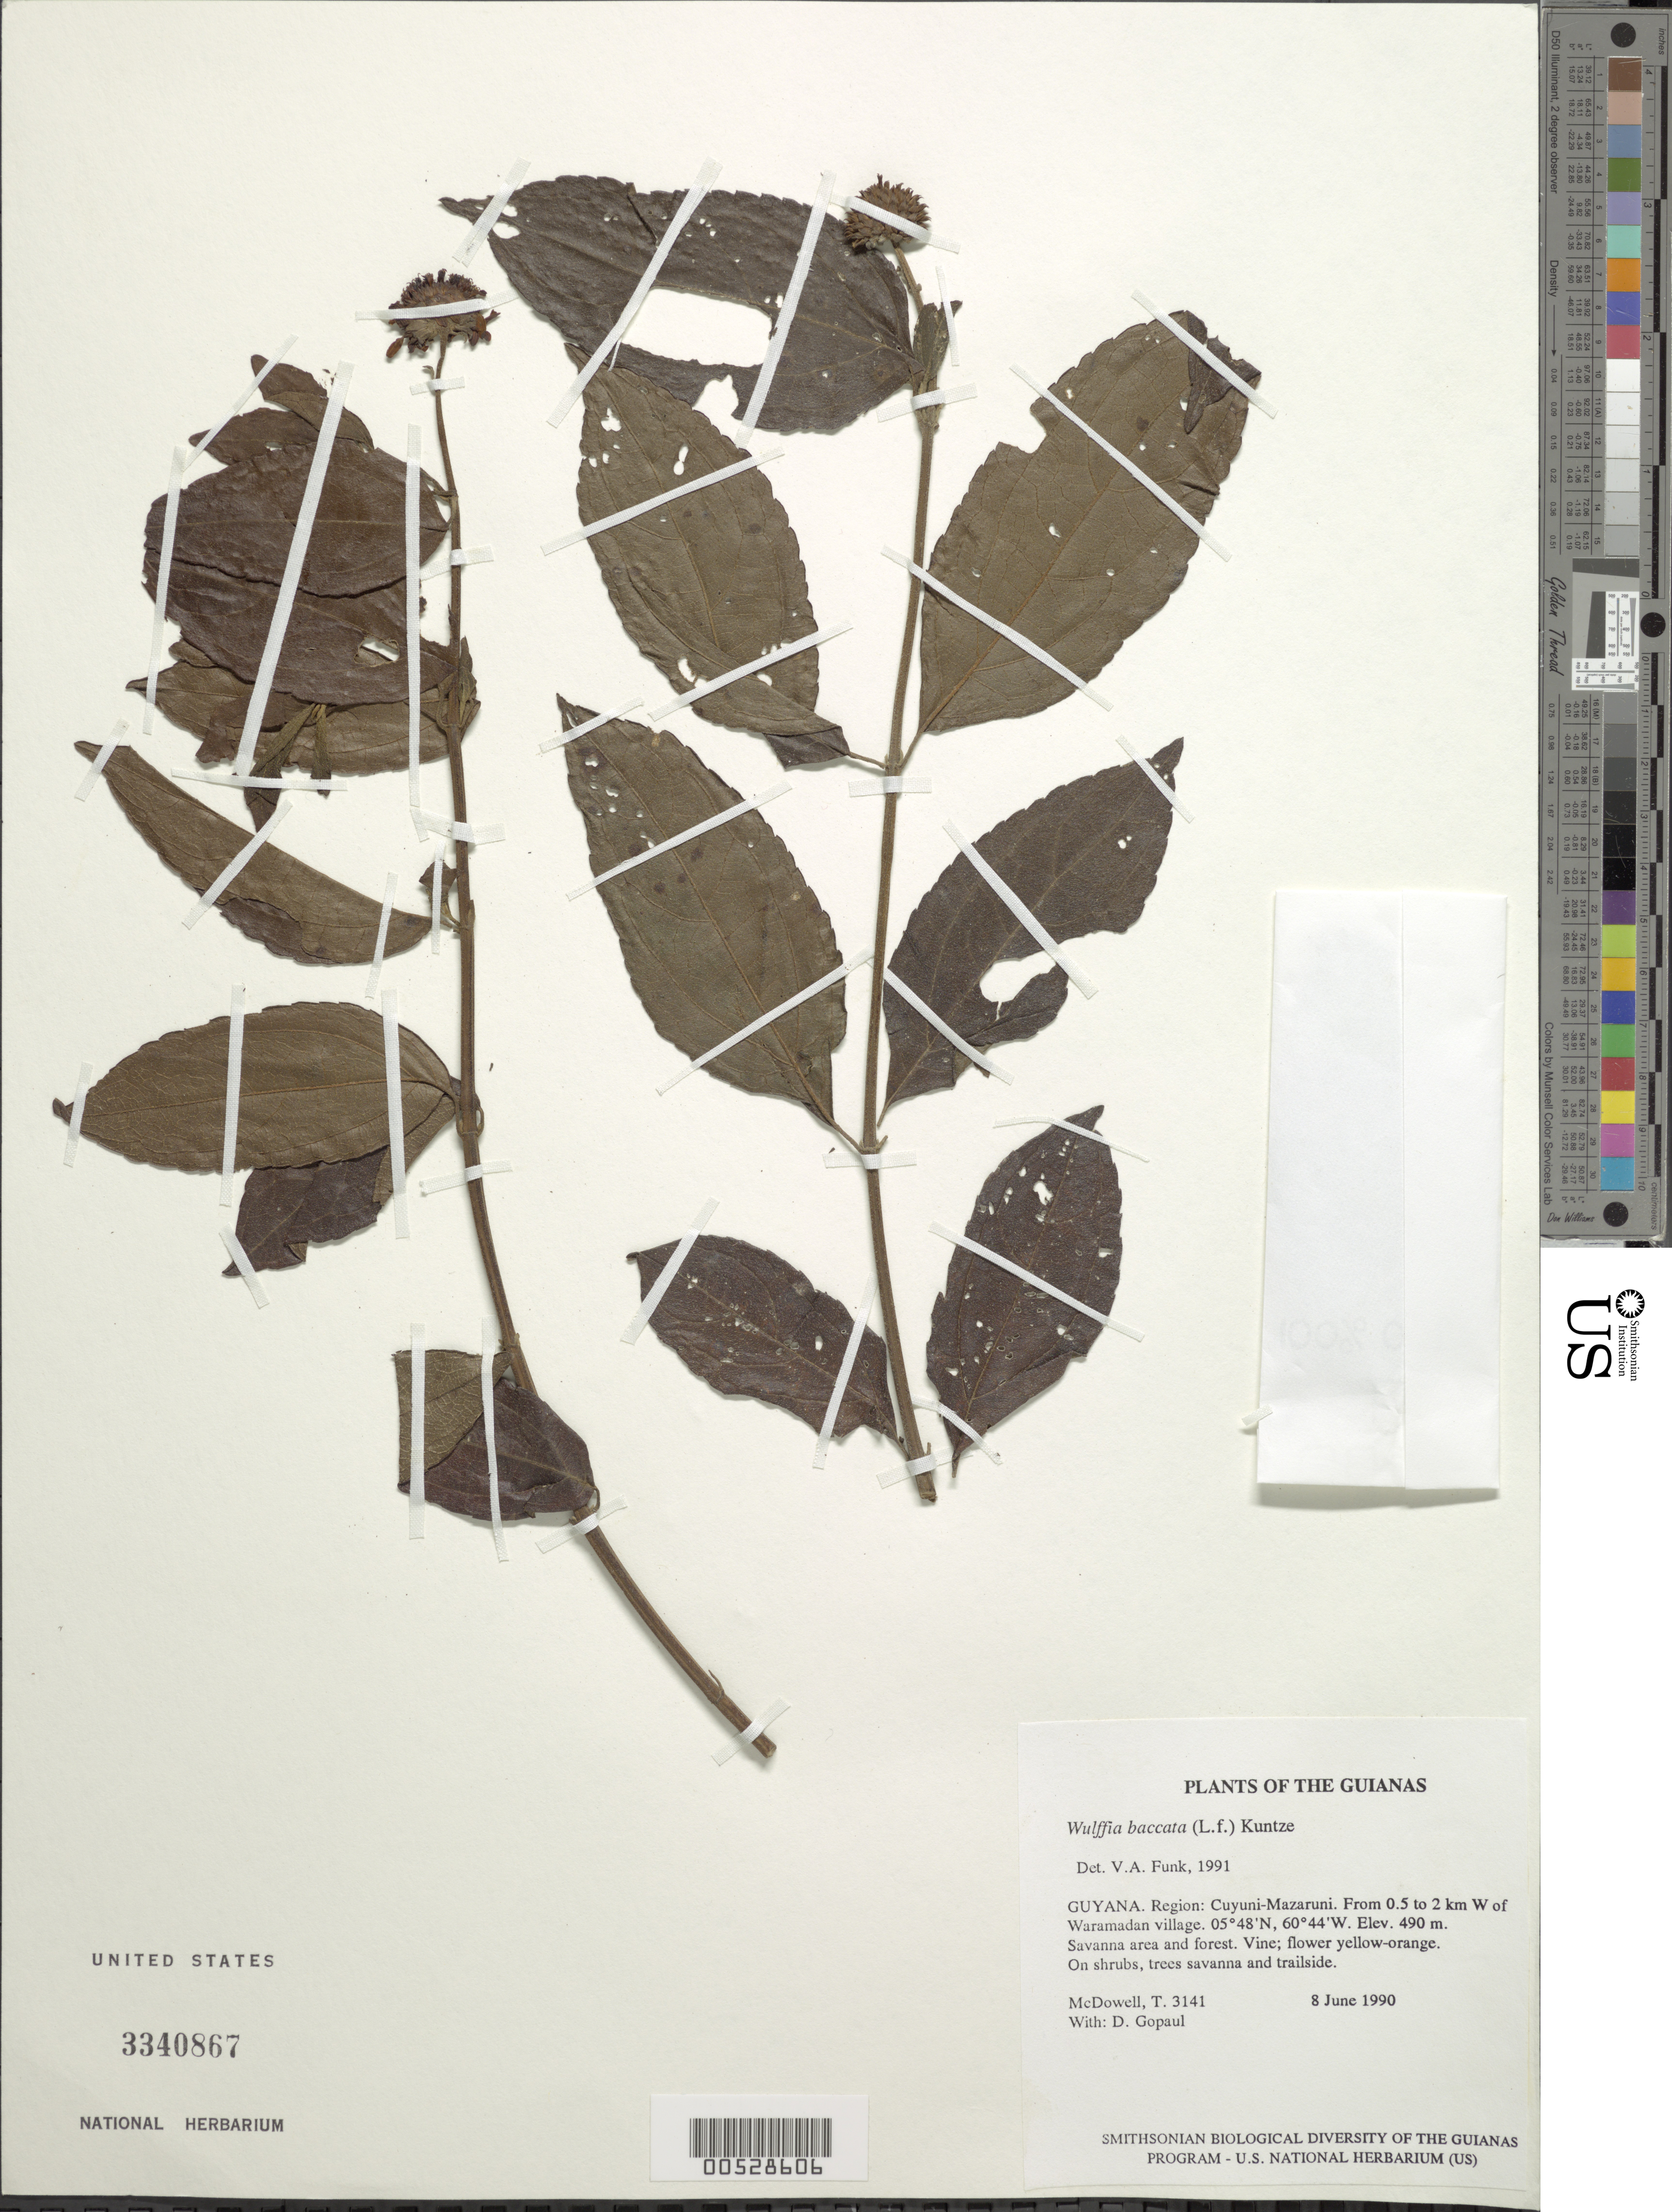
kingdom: Plantae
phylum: Tracheophyta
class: Magnoliopsida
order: Asterales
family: Asteraceae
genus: Wulffia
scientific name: Wulffia baccata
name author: (L. f.) Kuntze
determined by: Funk, Vicki A., (BOT), Smithsonian Institution - National Museum of Natural History (UNITED STATES)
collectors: T. McDowell & D. Gopaul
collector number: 3141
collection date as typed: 8 June 1990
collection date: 1990-06-08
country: Guyana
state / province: Cuyuni-Mazaruni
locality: From 0.5 to 2 km W of Waramadan village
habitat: Savanna area and forest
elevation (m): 490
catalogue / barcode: US 3340867